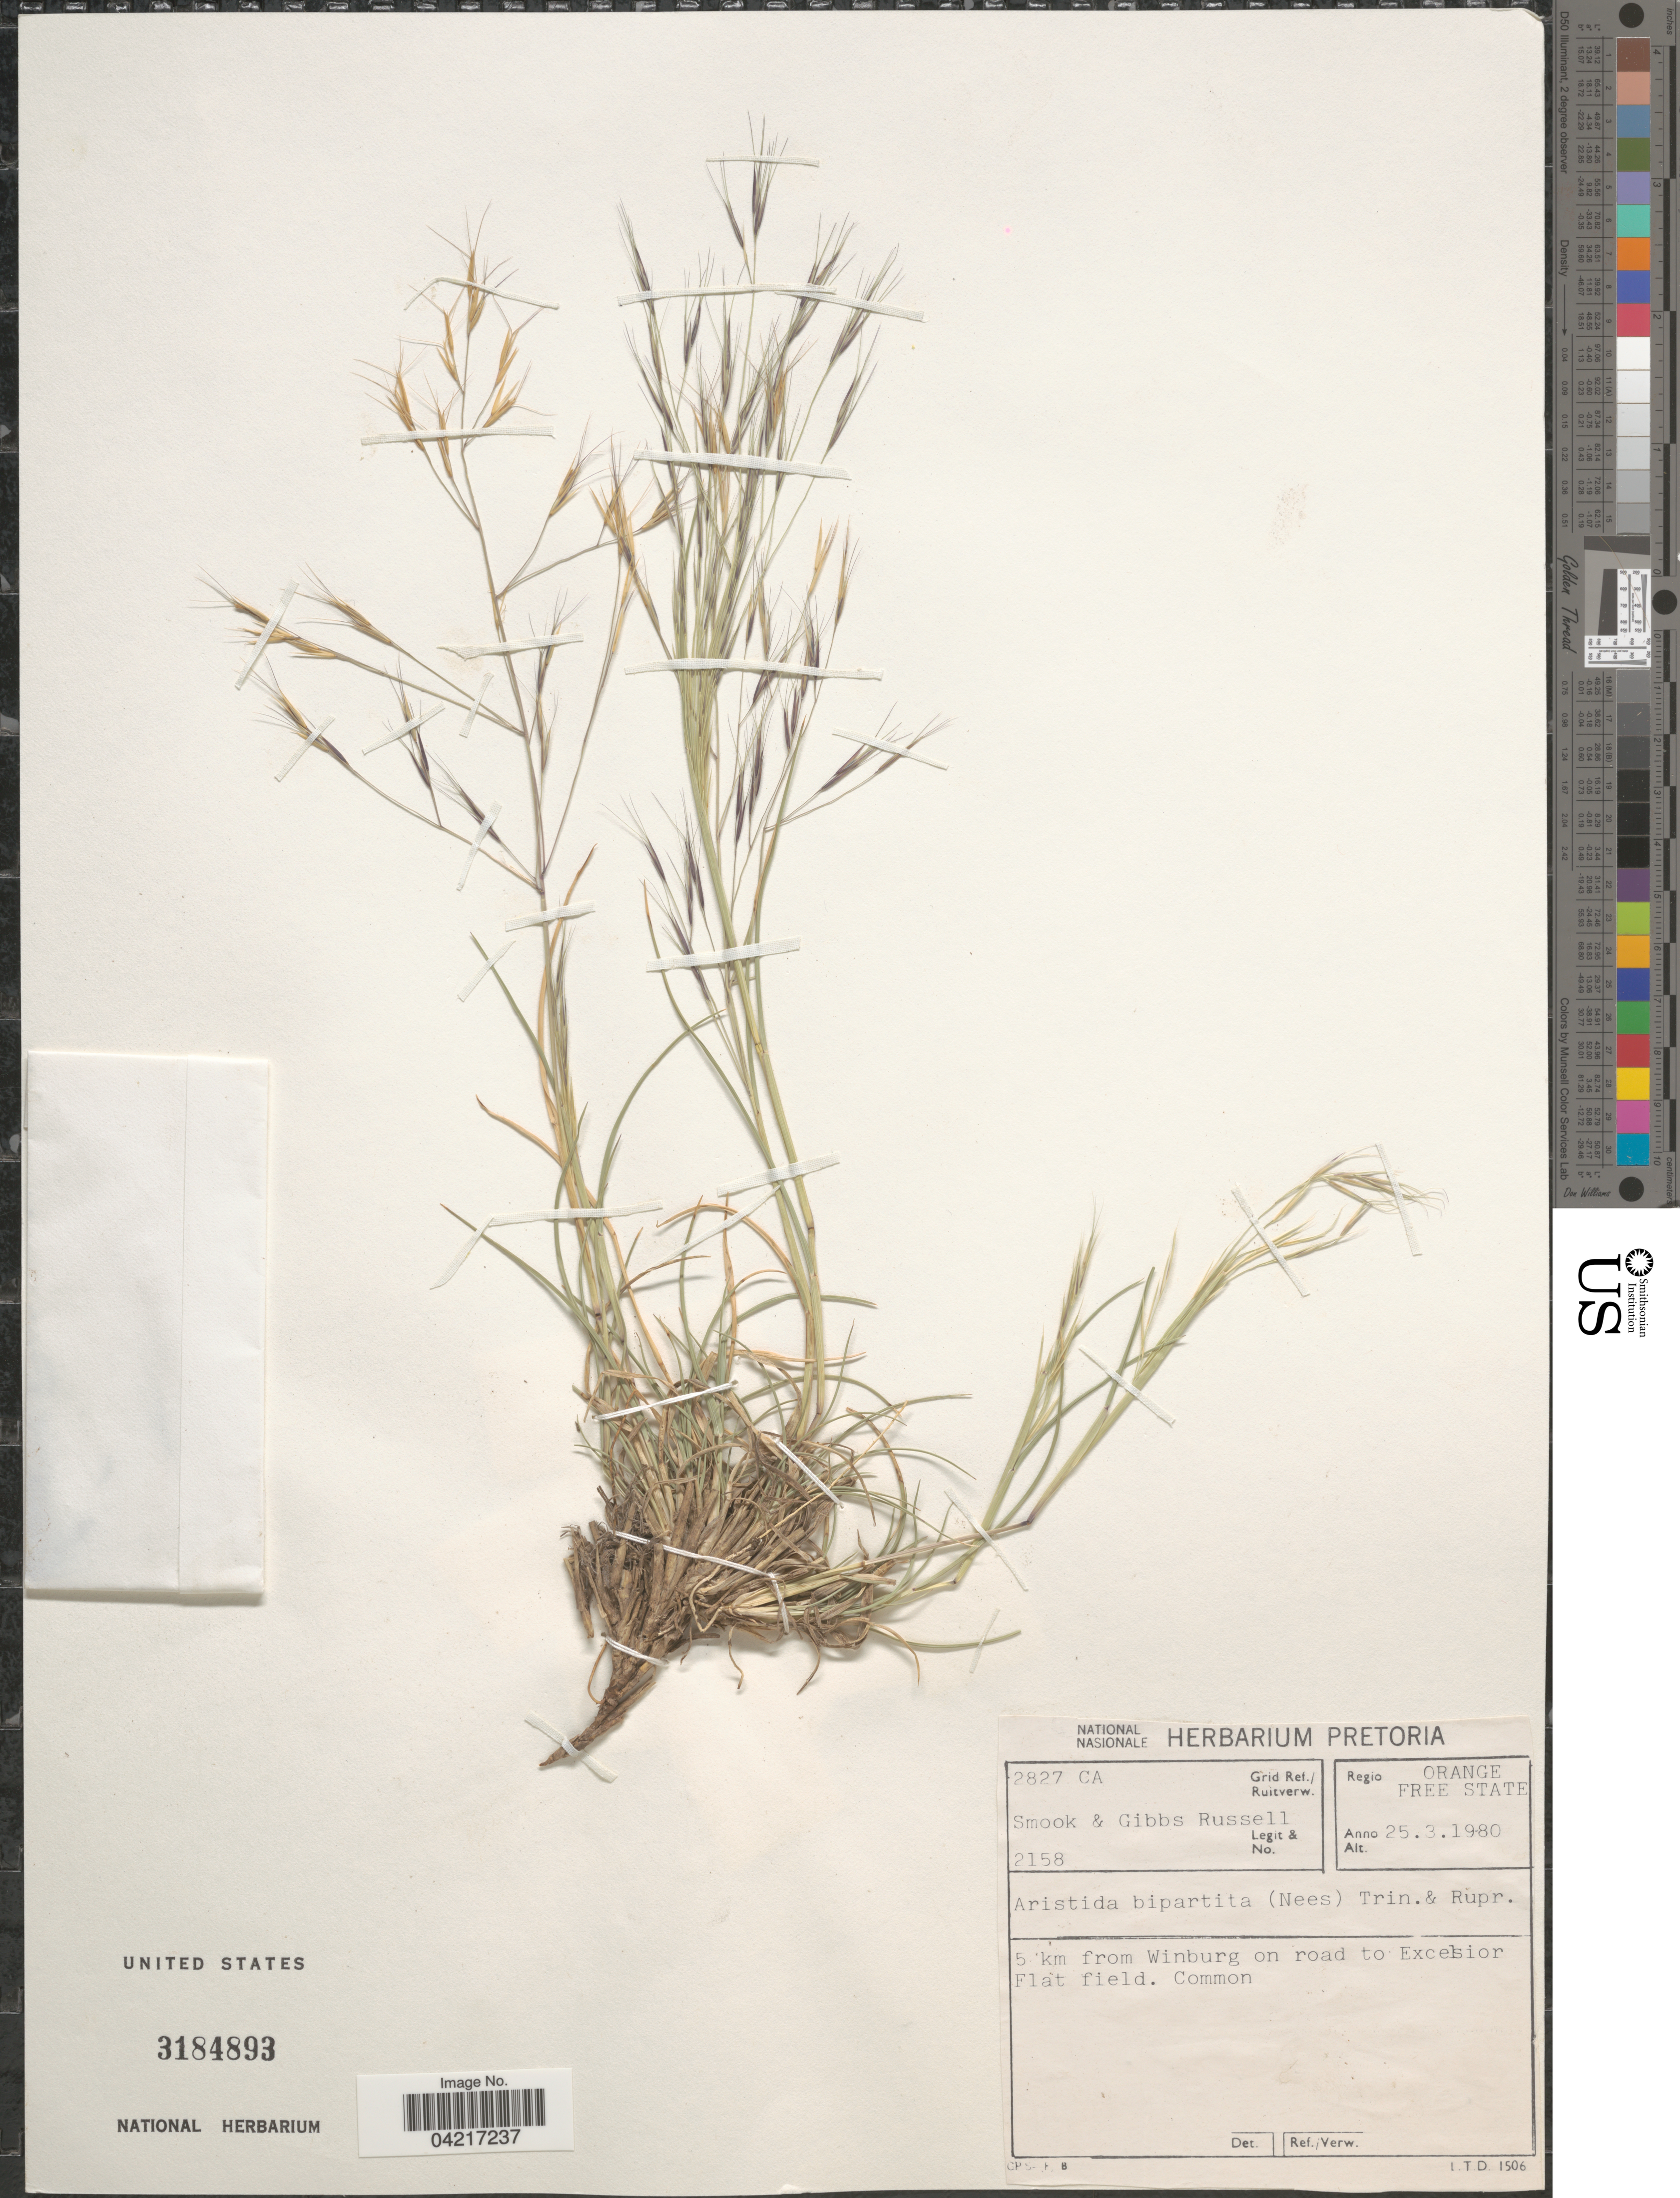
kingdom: Plantae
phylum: Tracheophyta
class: Liliopsida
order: Poales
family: Poaceae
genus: Aristida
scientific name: Aristida bipartita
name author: (Nees) Trin. & Rupr.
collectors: Smook & G. E. Gibbs-Russell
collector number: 2158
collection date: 1980-03-25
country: South Africa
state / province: Free State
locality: Grid Ref./Ruitverw. 2827 CA. Regio Orange Free State. 5 km from Winburg on road to Excelsior Flat field. Common.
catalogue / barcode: US 3184893